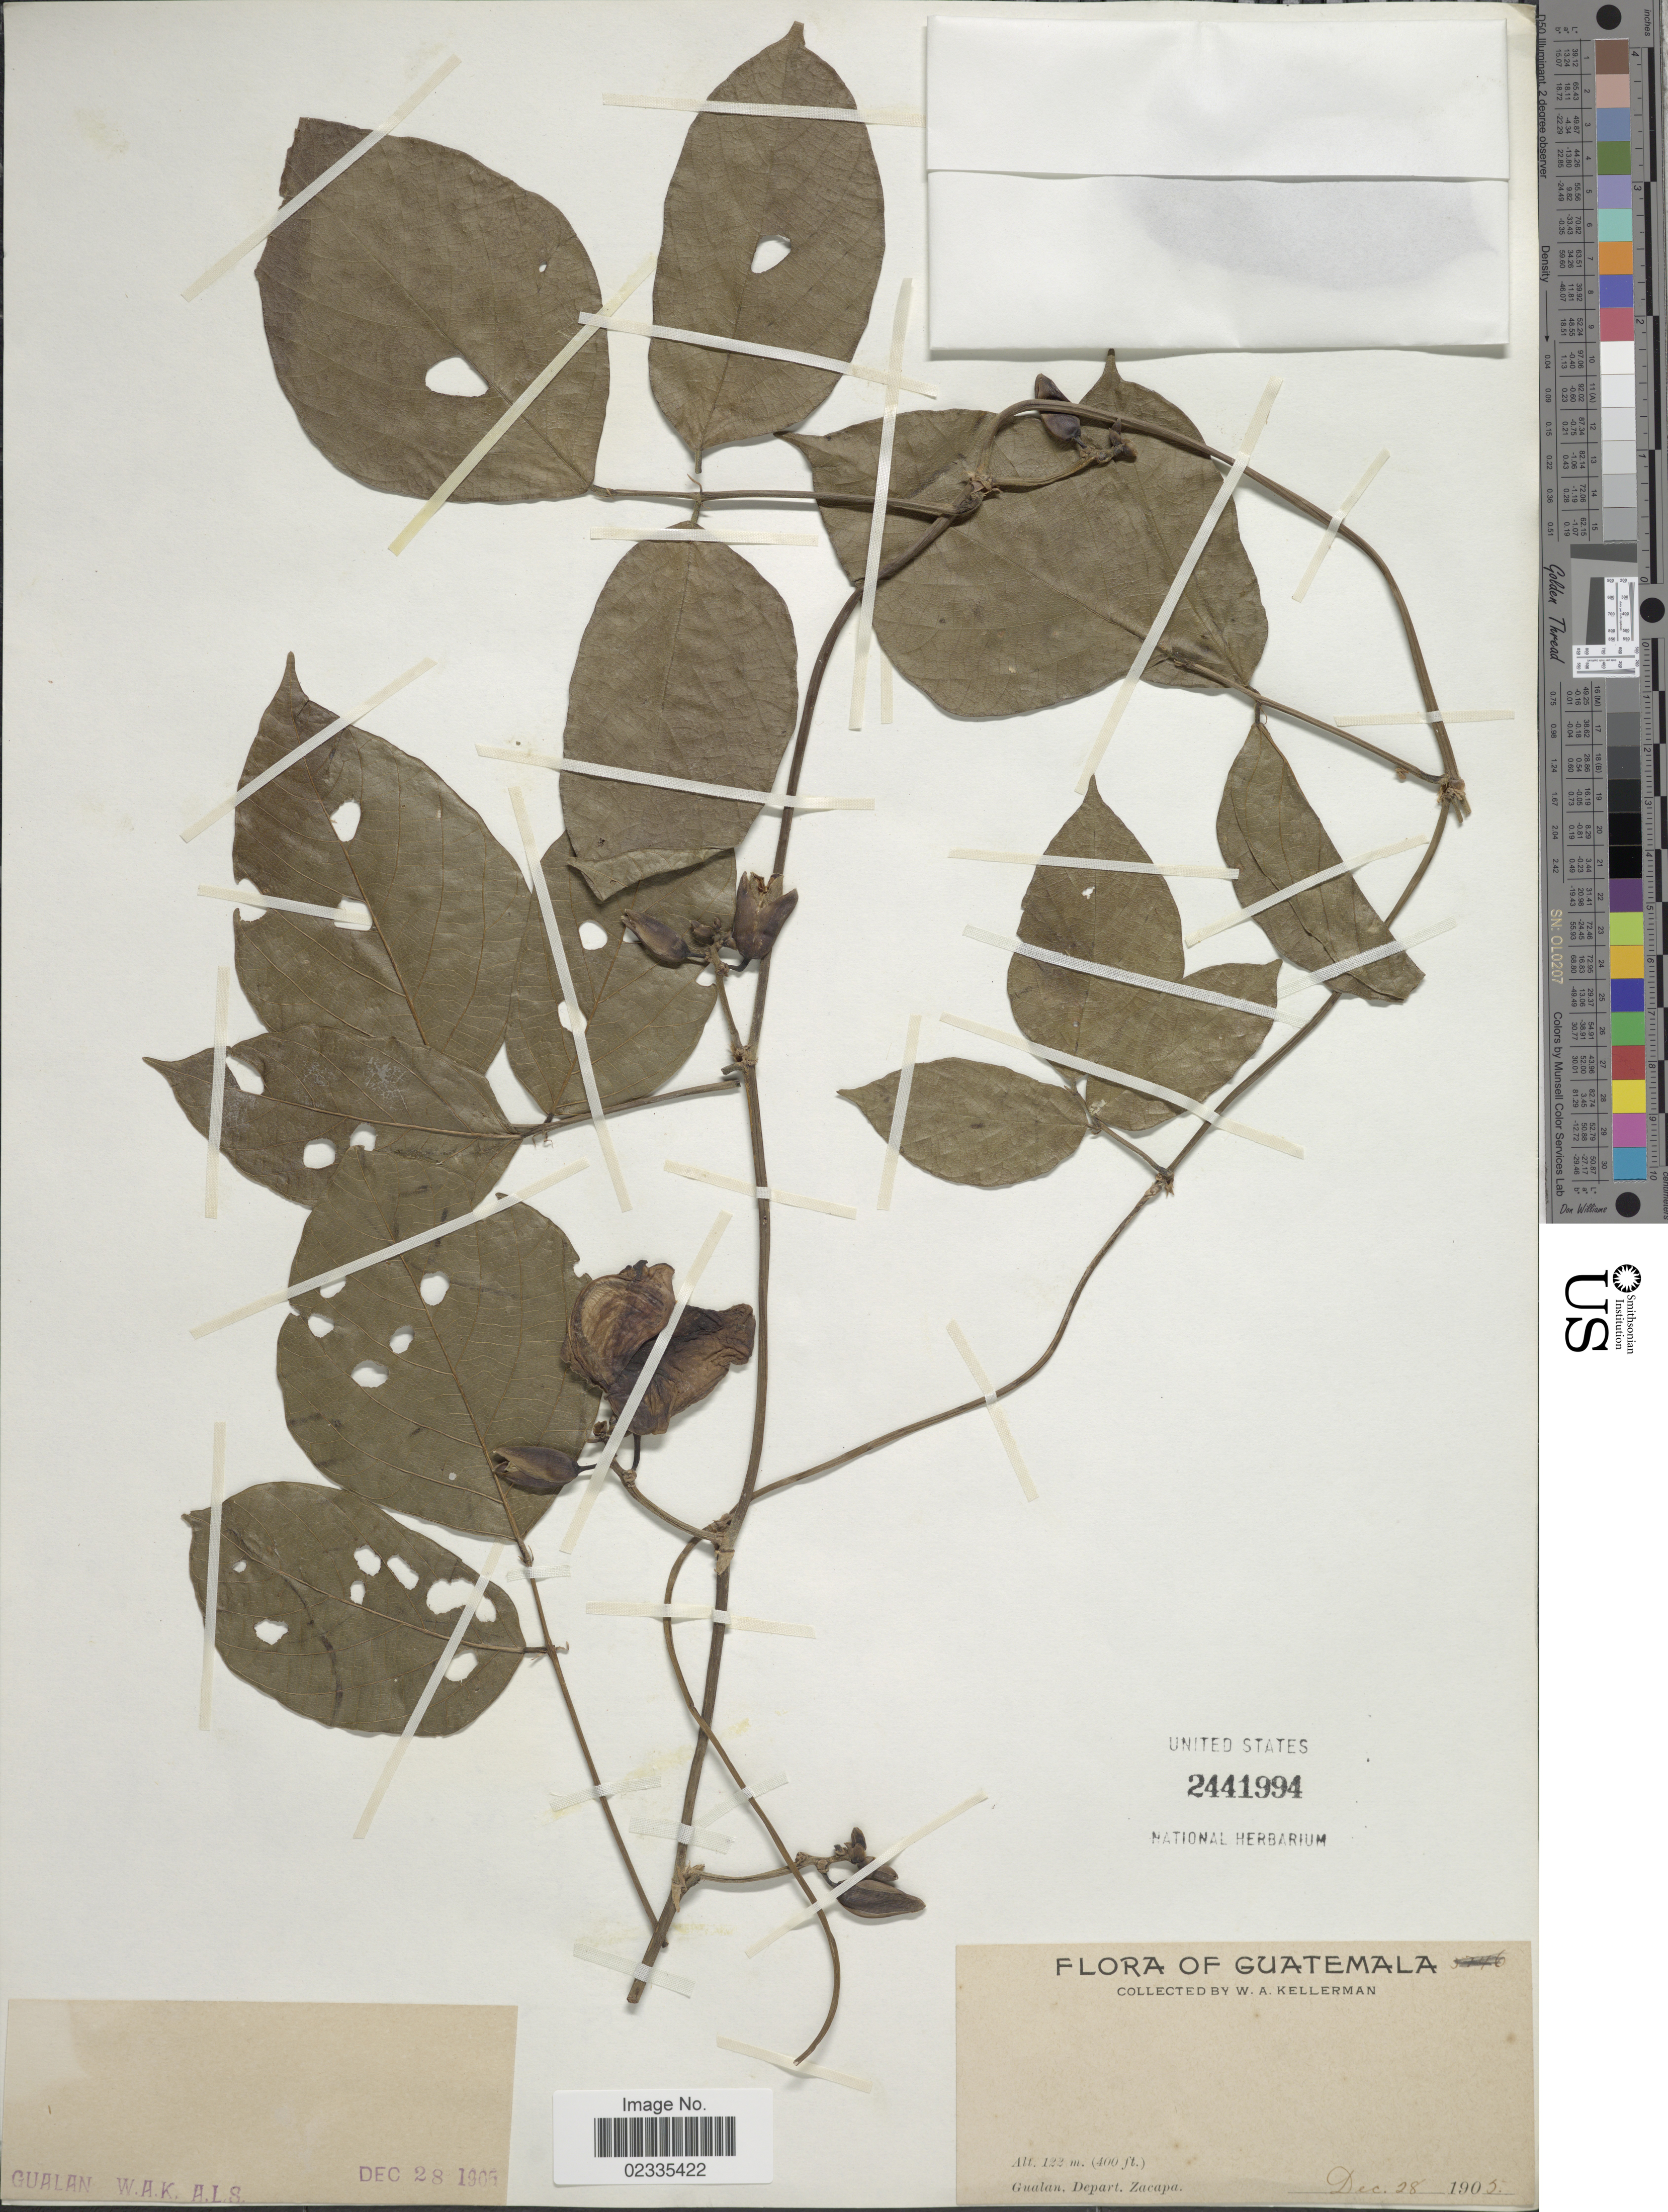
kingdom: Plantae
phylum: Tracheophyta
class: Magnoliopsida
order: Fabales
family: Fabaceae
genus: Centrosema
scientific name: Centrosema plumieri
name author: (Turpin ex Pers.) Benth.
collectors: W. Kellerman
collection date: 1905-12-28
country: Guatemala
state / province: Zacapa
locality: Gualan, Depart. Zacapa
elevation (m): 122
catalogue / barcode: US 2441994